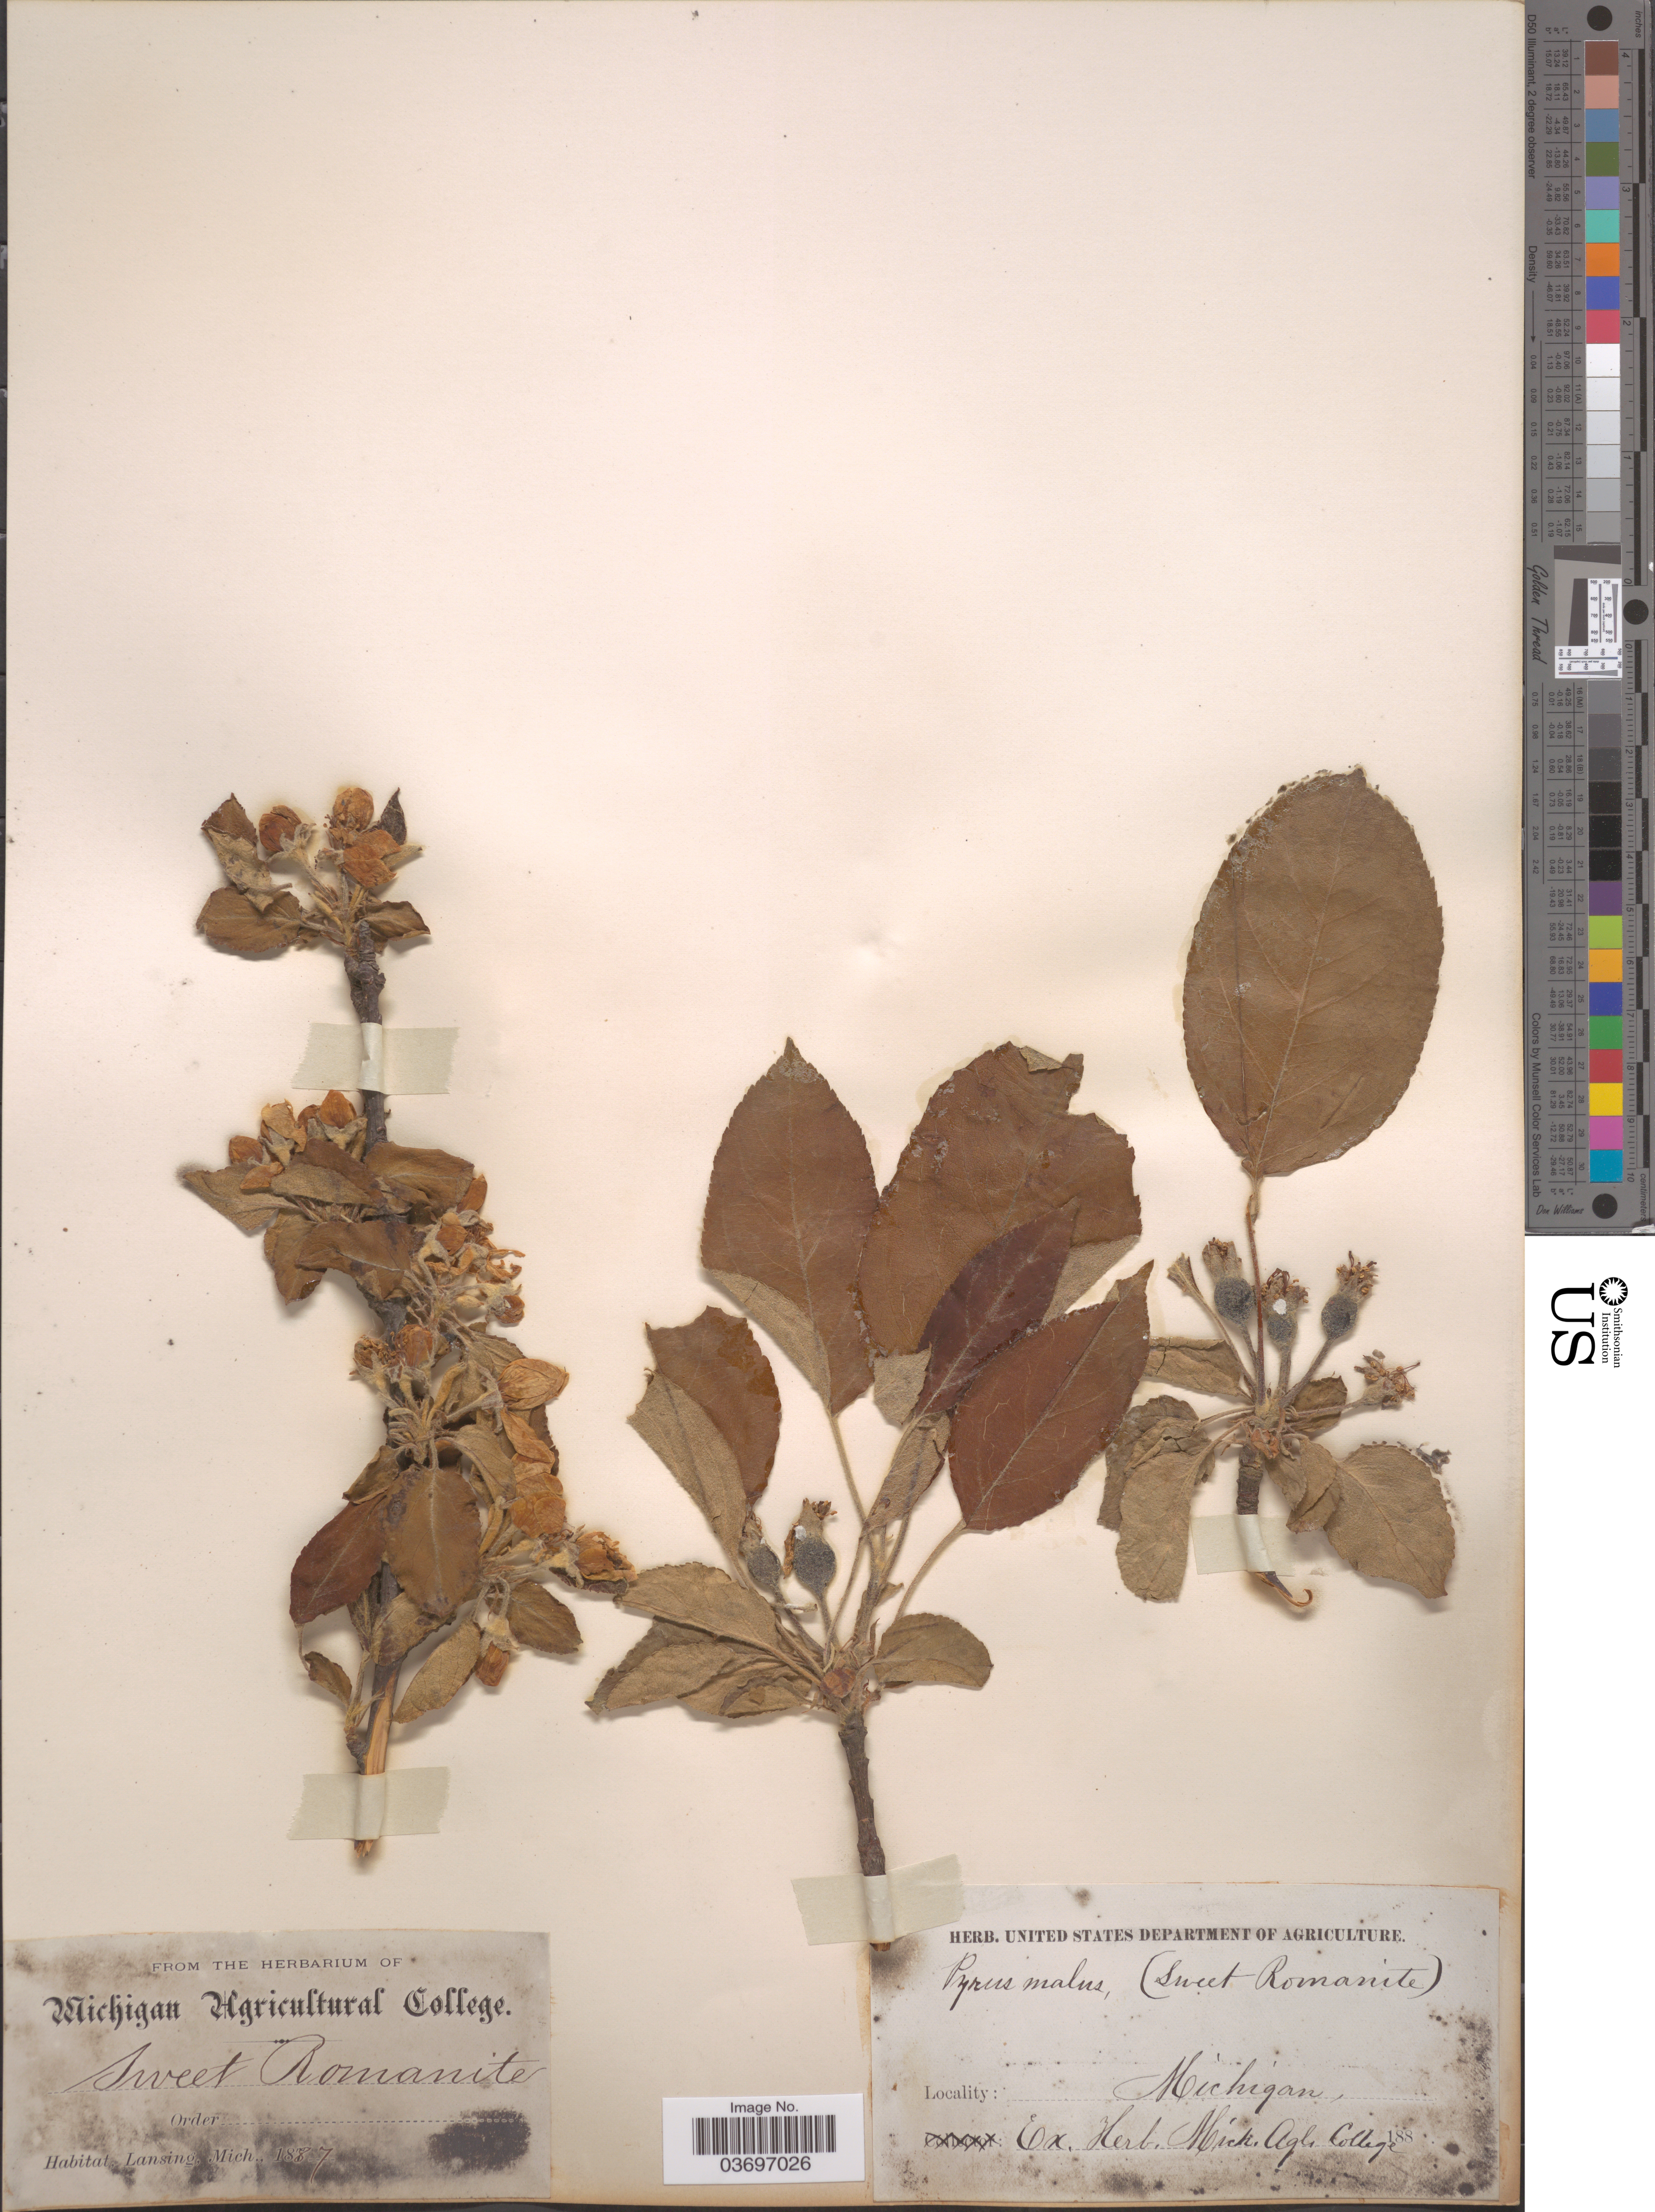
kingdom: Plantae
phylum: Tracheophyta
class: Magnoliopsida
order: Rosales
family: Rosaceae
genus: Malus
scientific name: Malus pumila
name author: Mill.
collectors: Ex herb. Michigan Agricultural College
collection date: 1887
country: United States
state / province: Michigan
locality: Lansing.